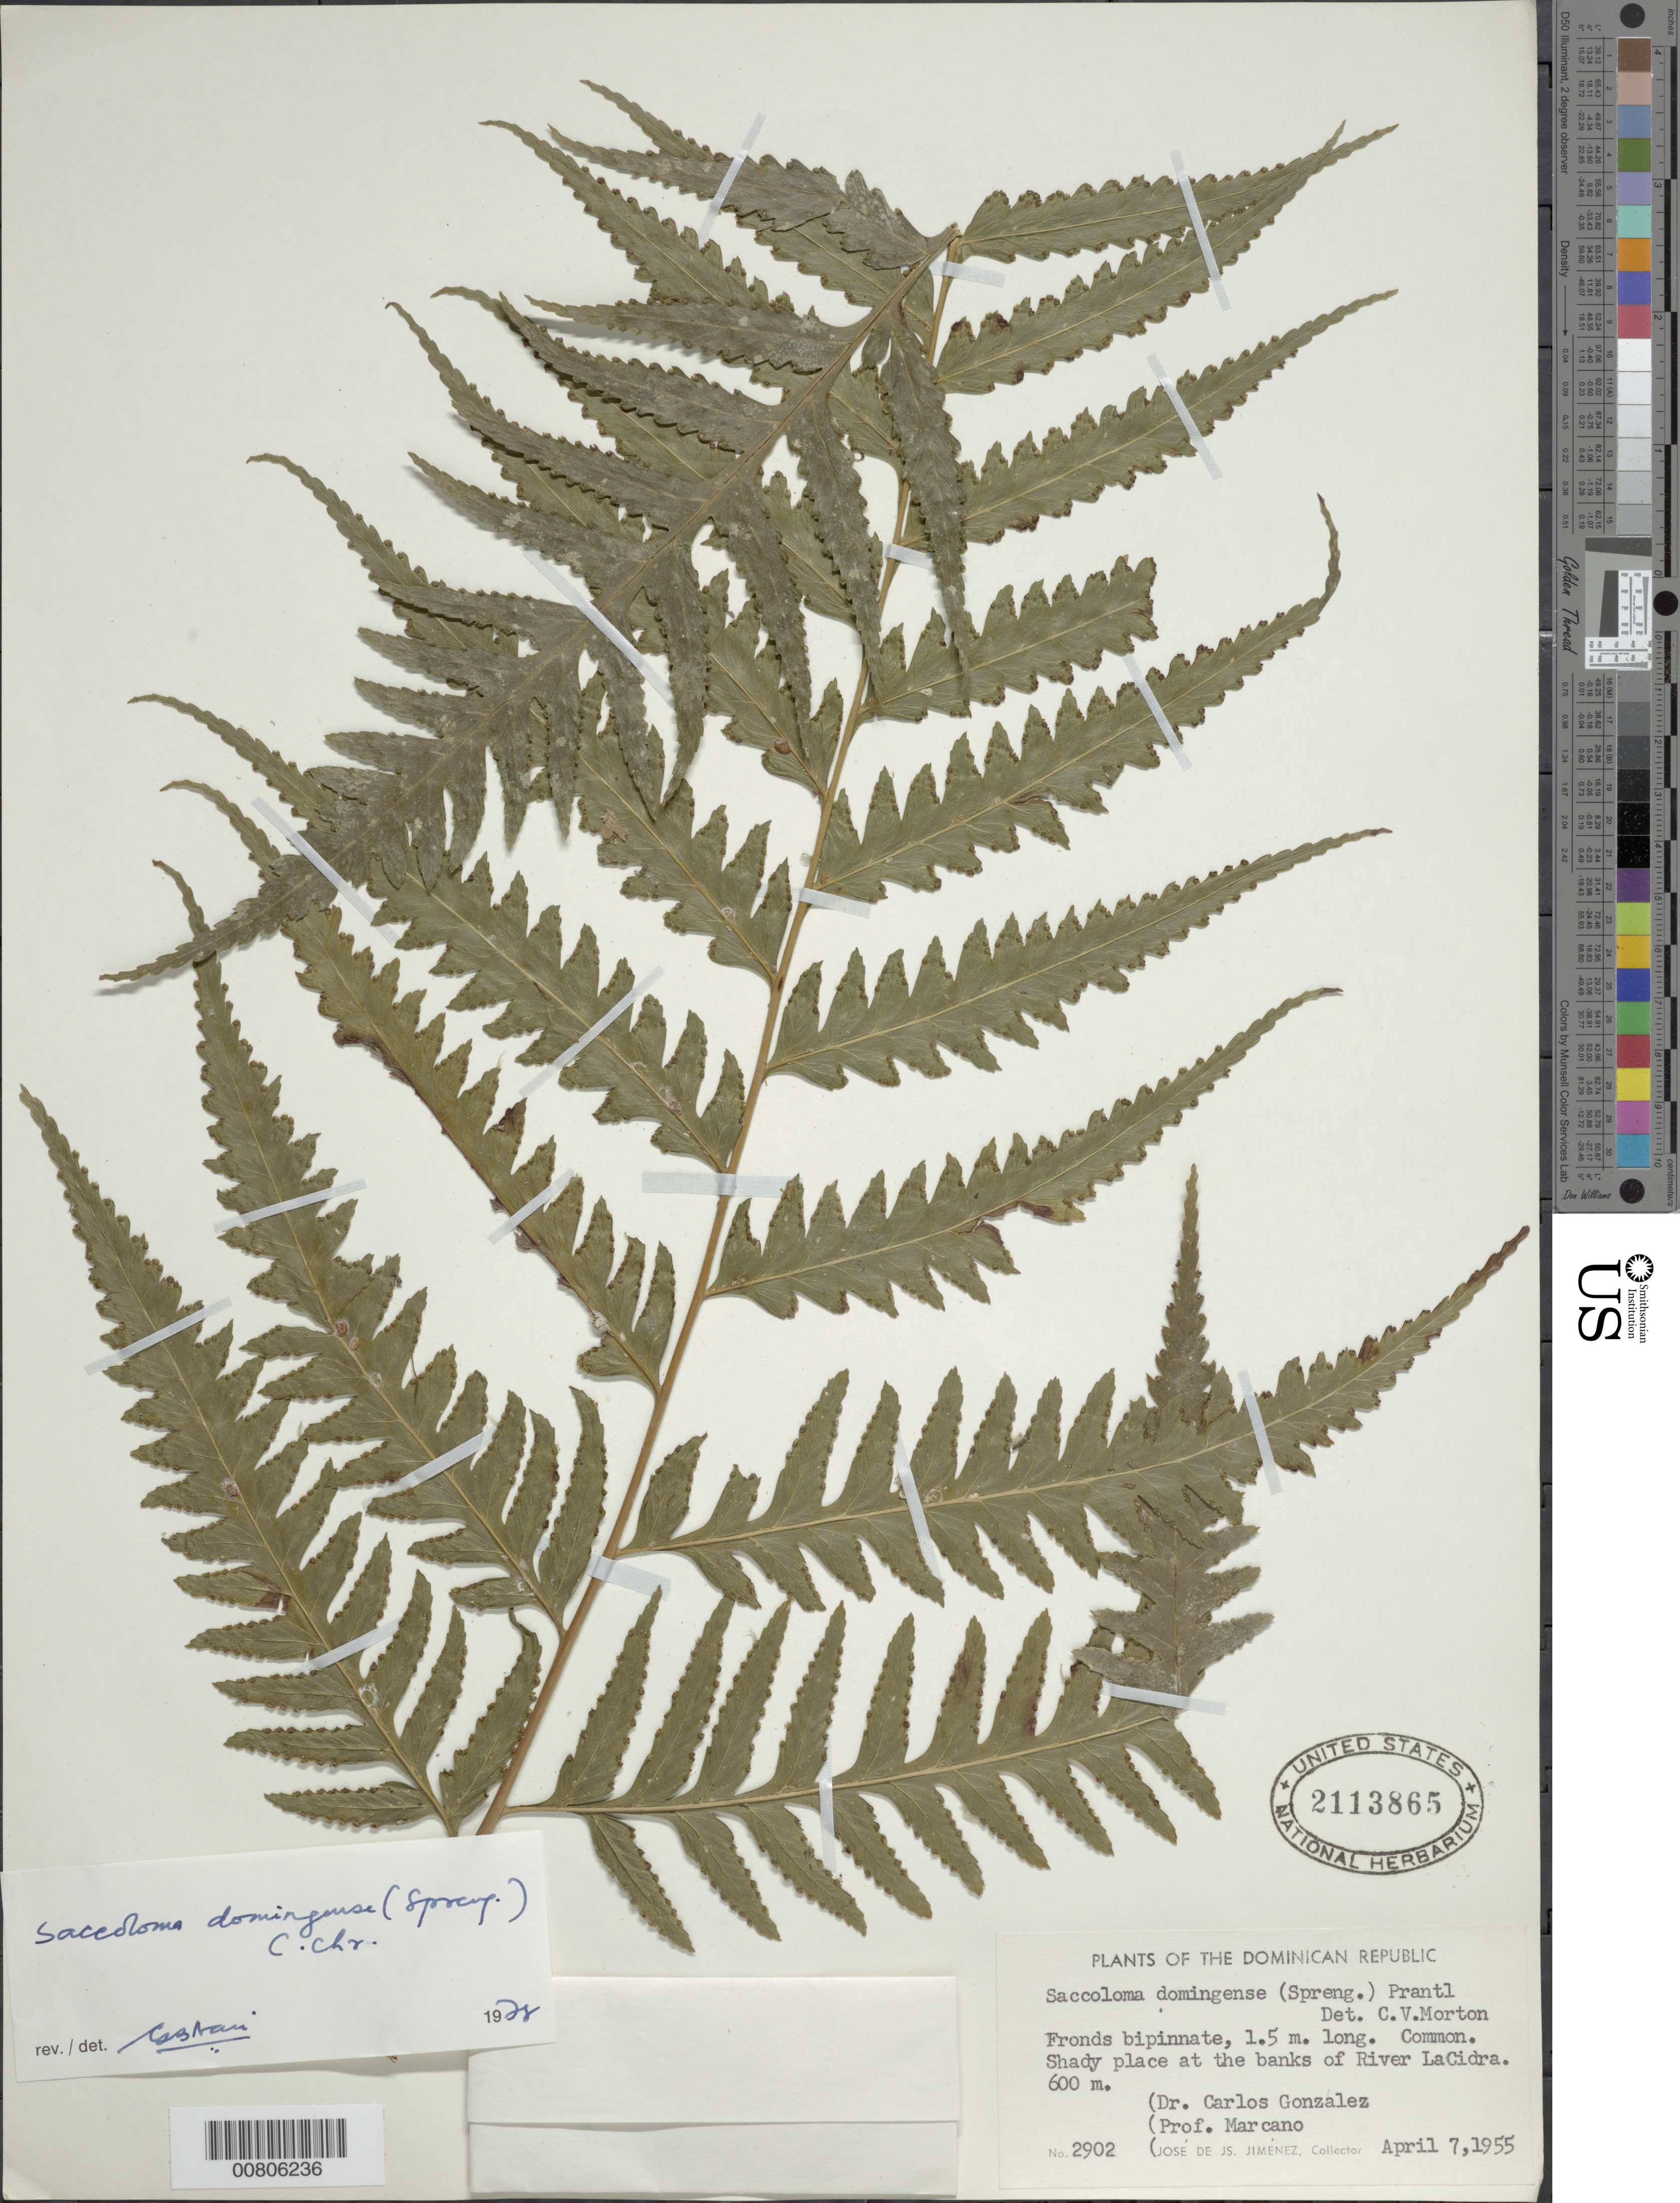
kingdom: Plantae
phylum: Tracheophyta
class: Polypodiopsida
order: Polypodiales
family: Saccolomataceae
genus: Saccoloma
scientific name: Saccoloma domingense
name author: (Spreng.) C. Chr.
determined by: Nair, G. B.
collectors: J. J. Jiménez, C. Gonzalez & -. Marcano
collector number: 2902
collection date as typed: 07 Apr 1955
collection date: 1955-04-07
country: Dominican Republic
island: Hispaniola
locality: La Cidra River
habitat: Shady place at riverbank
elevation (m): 600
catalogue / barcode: US 2113865